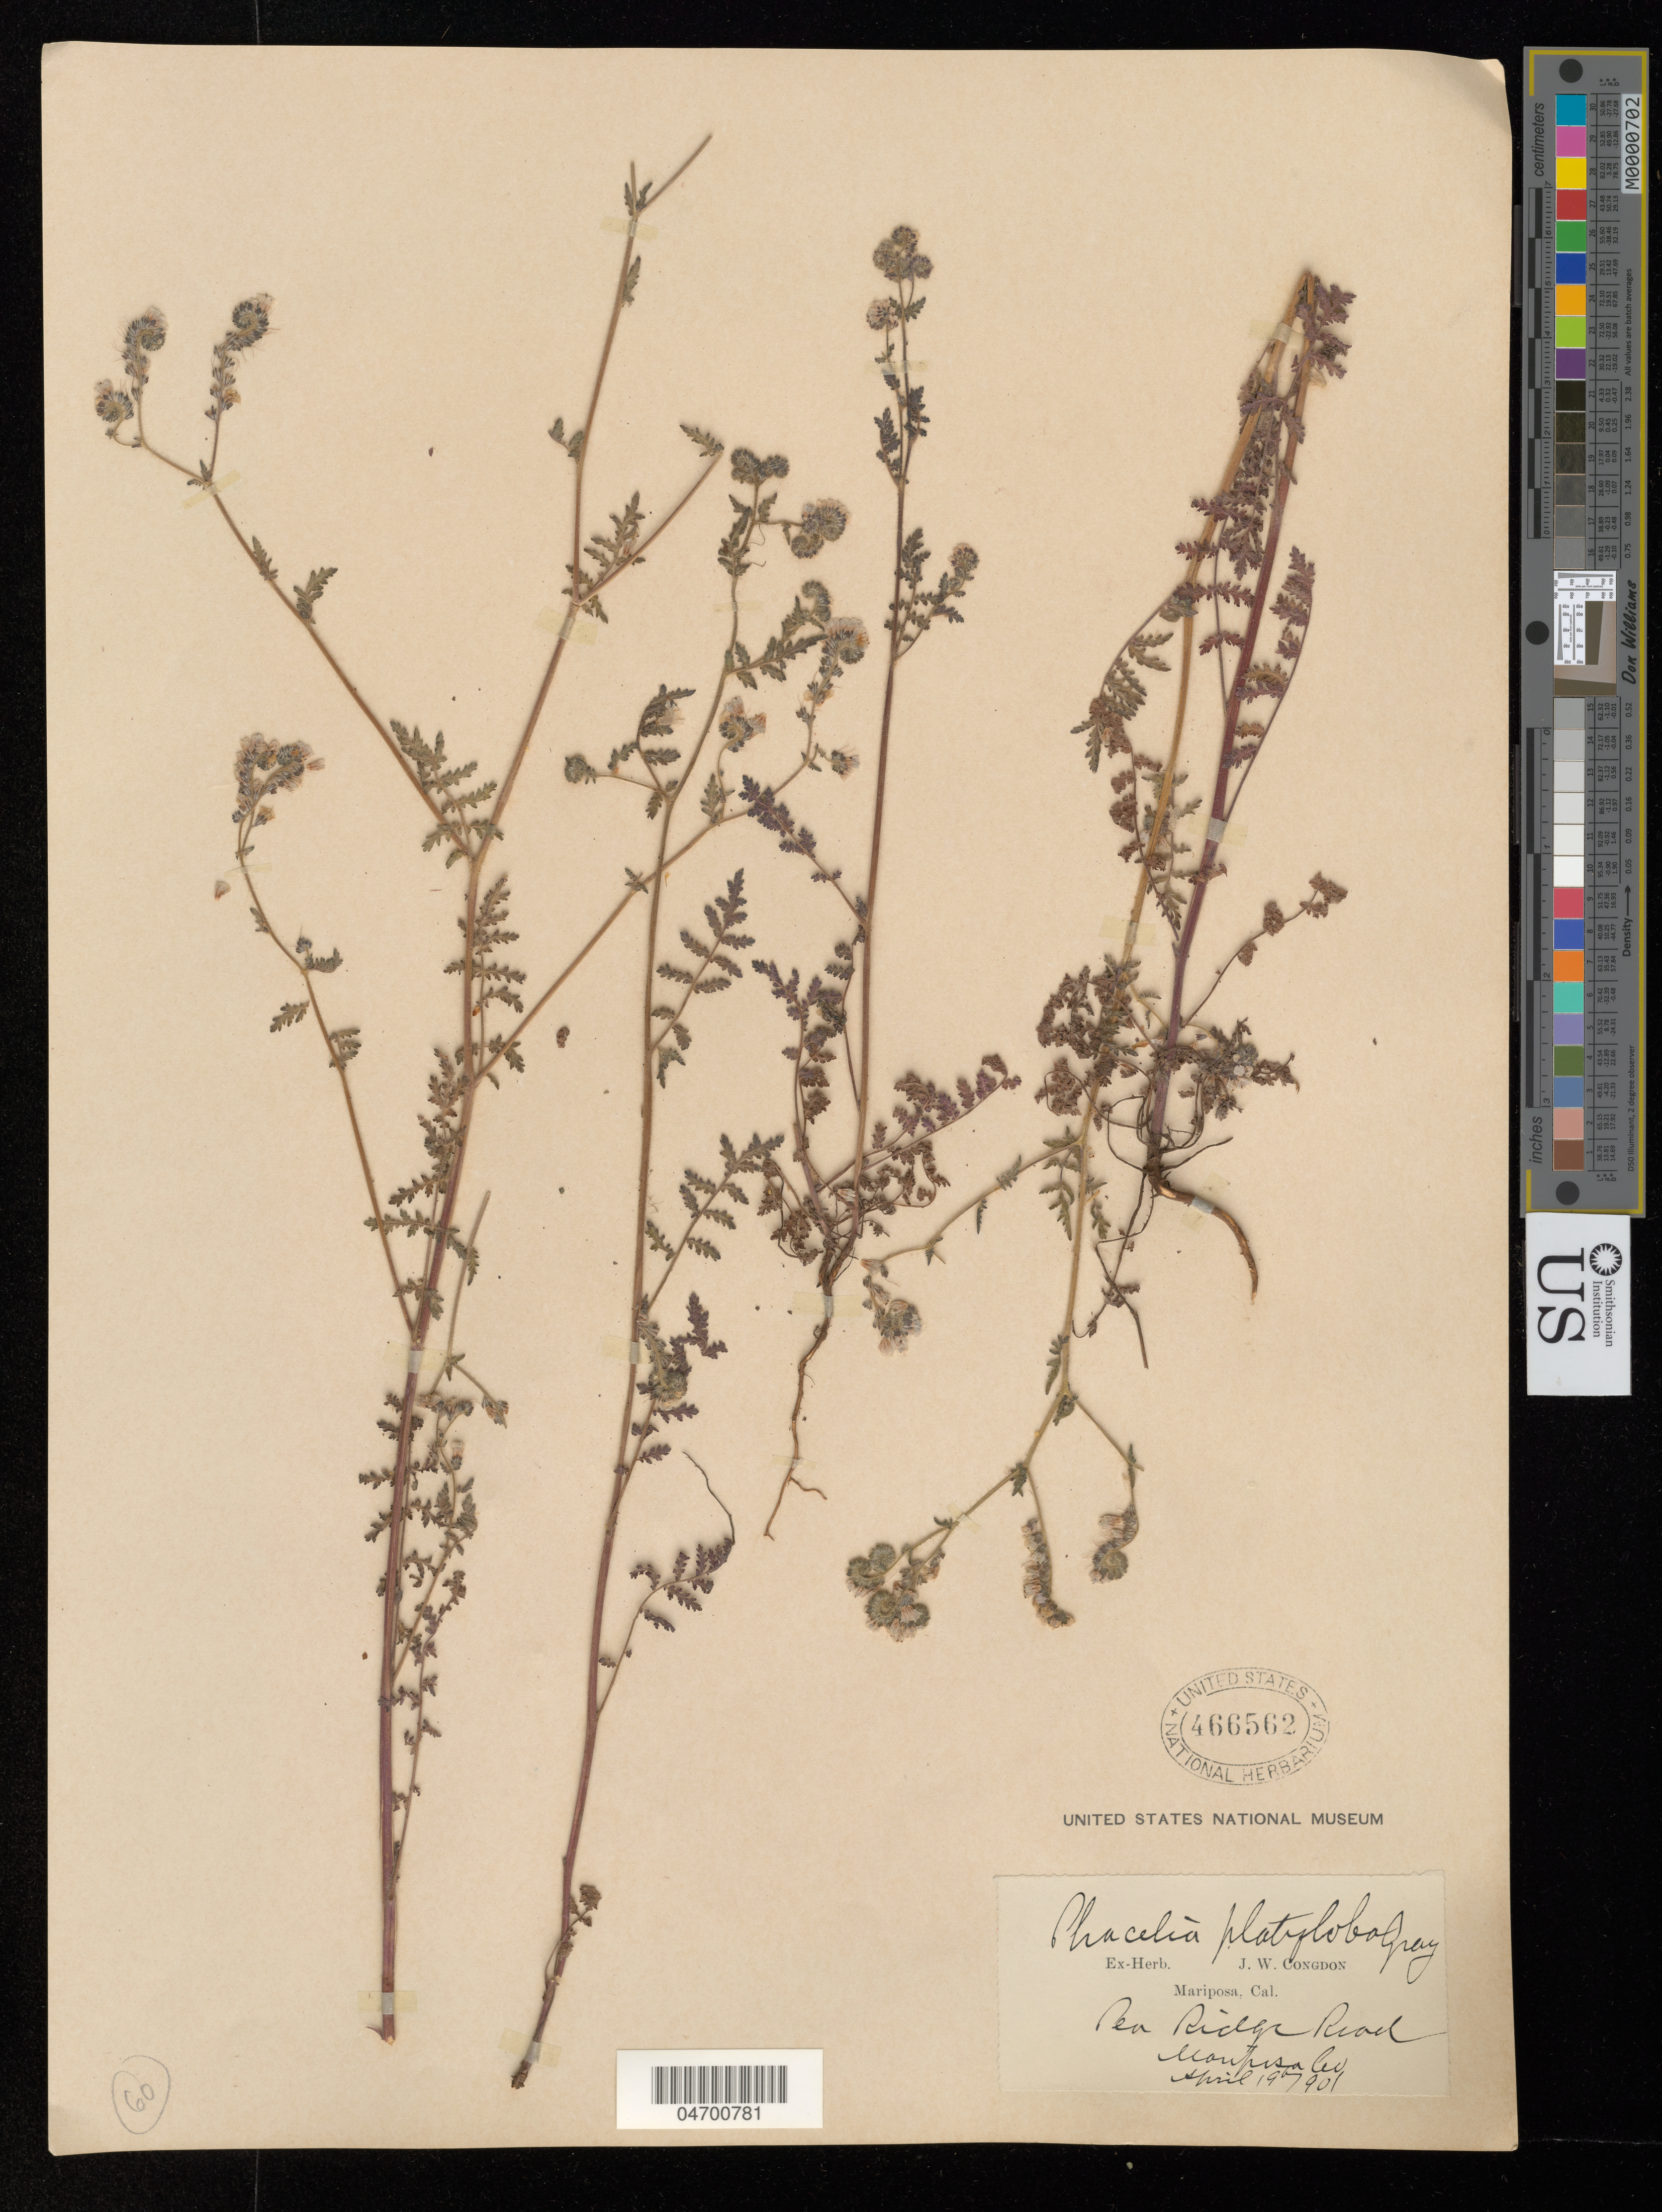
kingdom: Plantae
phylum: Tracheophyta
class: Magnoliopsida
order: Boraginales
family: Hydrophyllaceae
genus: Phacelia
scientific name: Phacelia platyloba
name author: A. Gray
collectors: ex herb. J. W. Congdon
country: United States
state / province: California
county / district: Mariposa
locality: Pea Ridge Road. Mariposa Co.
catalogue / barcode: US 466562